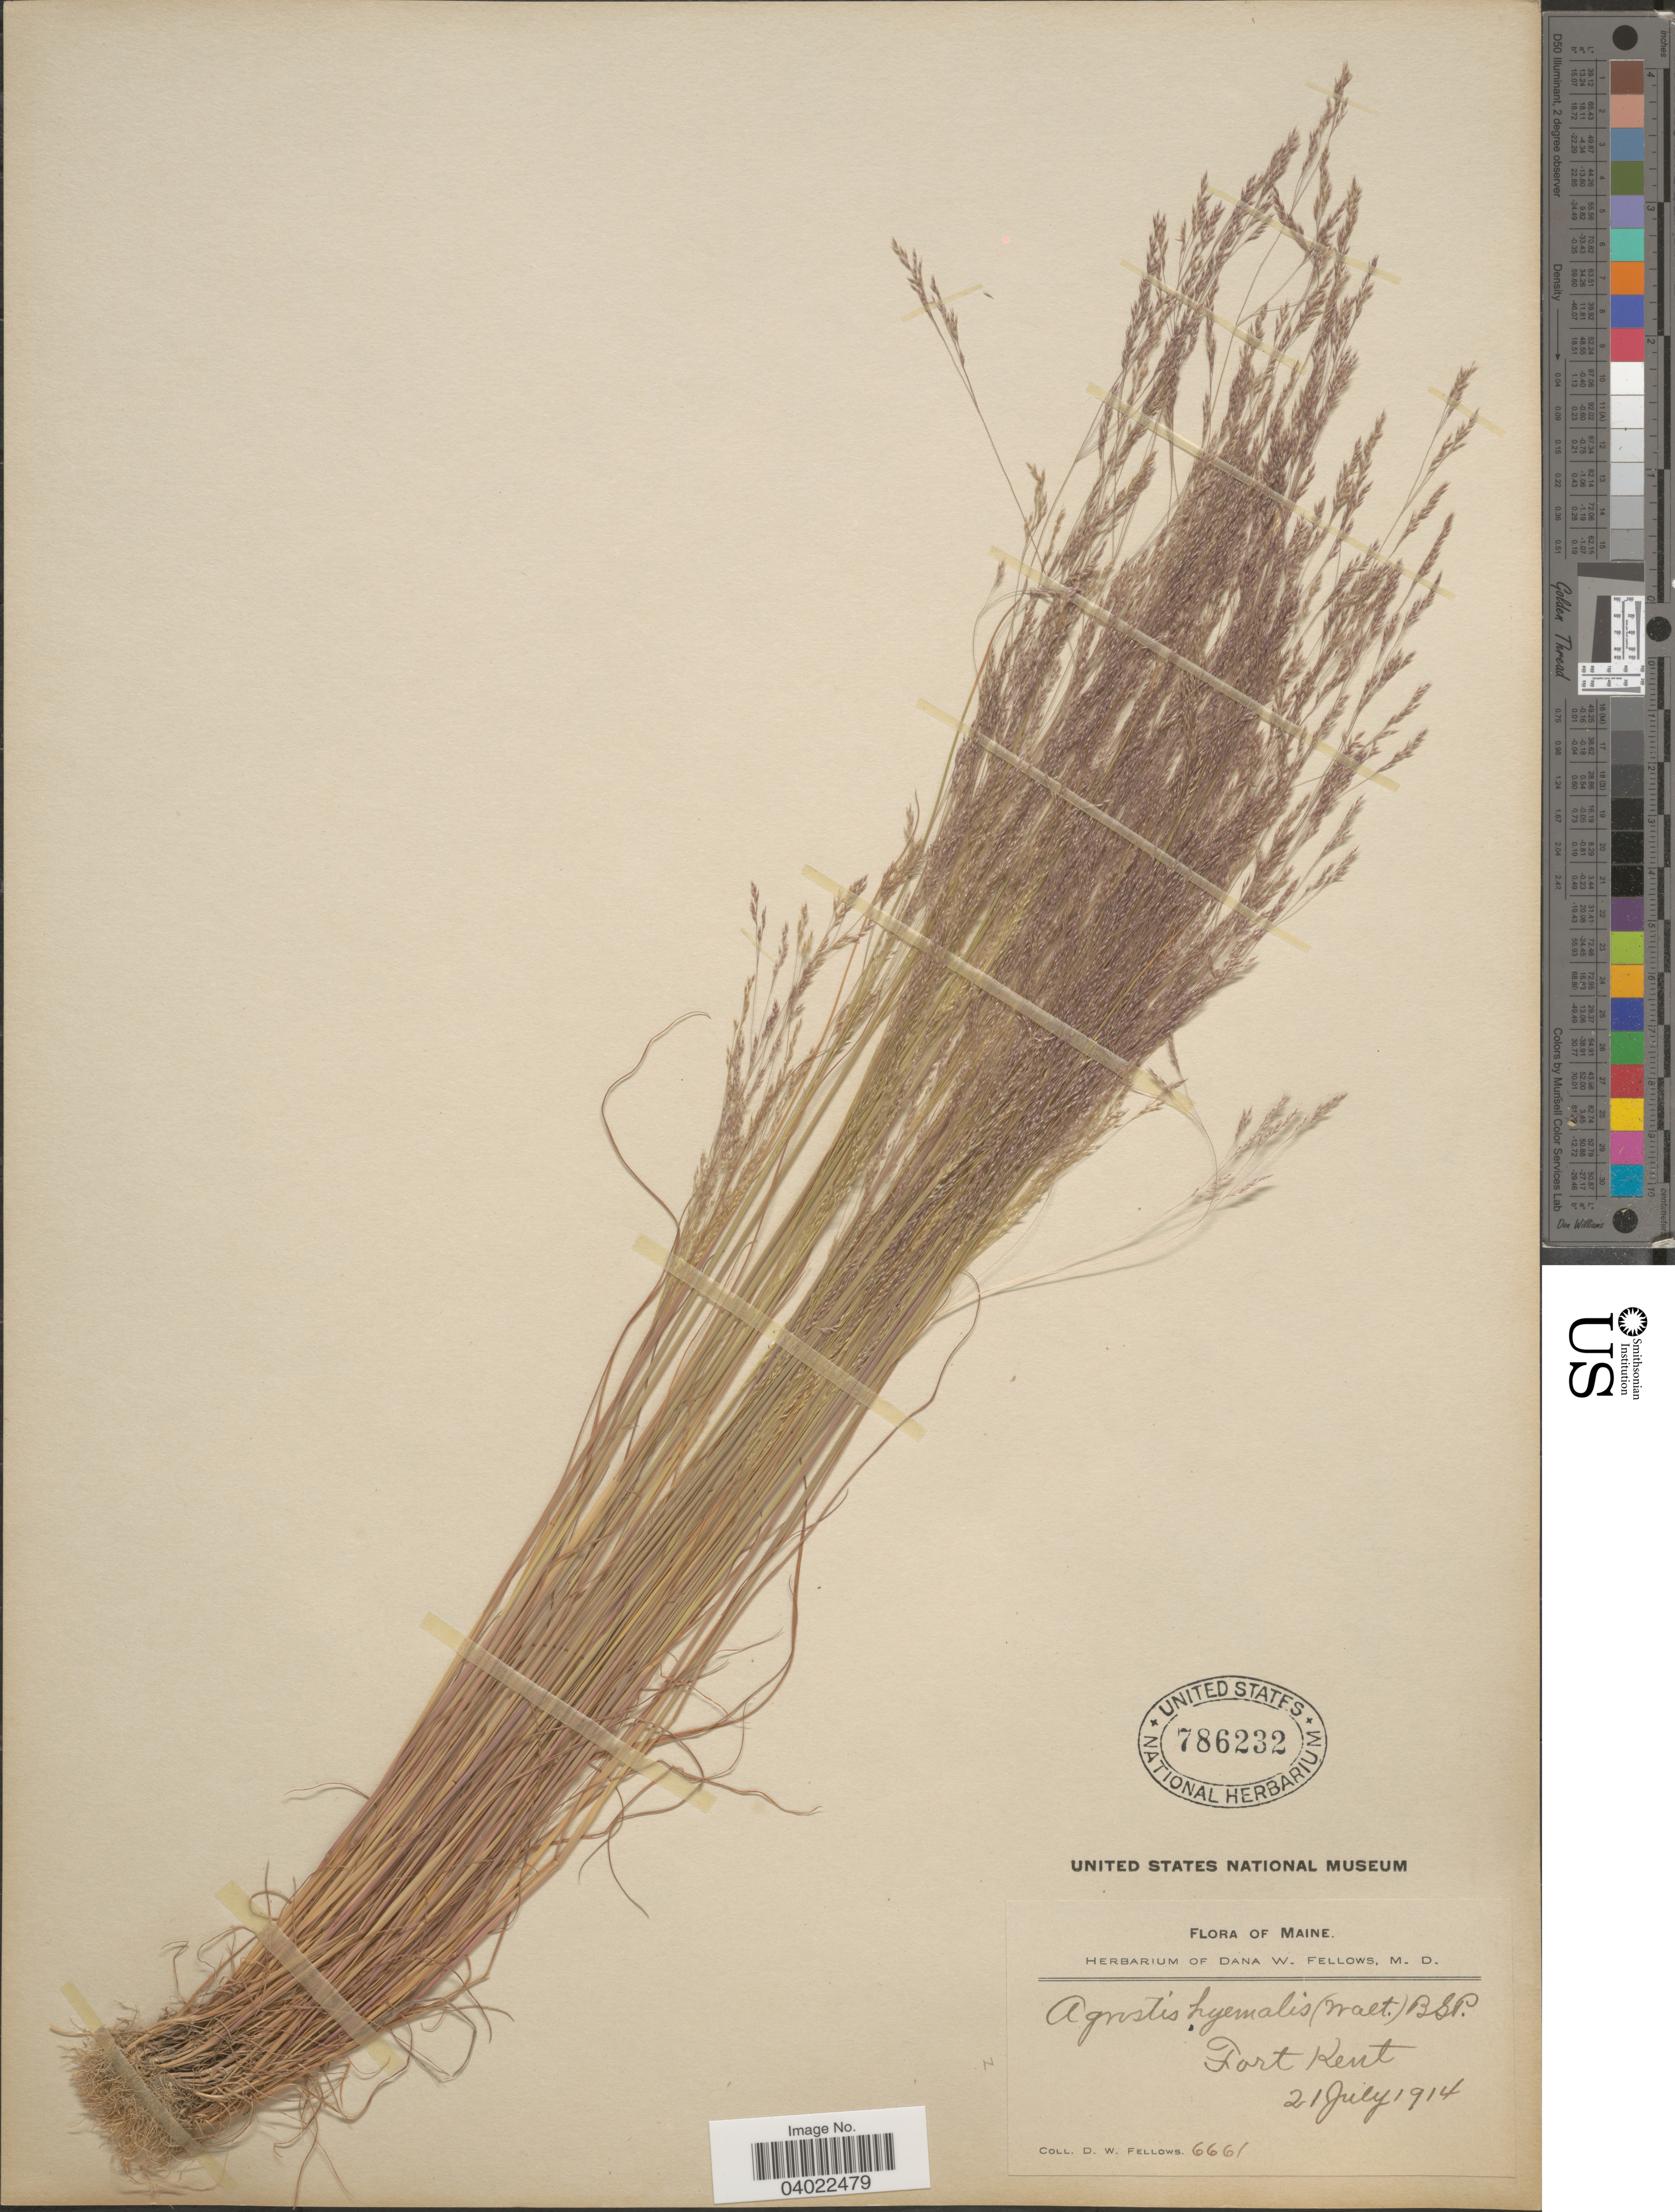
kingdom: Plantae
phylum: Tracheophyta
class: Liliopsida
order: Poales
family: Poaceae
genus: Agrostis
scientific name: Agrostis scabra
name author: Willd.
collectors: D. W. Fellows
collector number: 6661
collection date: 1914-07-21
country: United States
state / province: Maine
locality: Fort Kent.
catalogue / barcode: US 786232